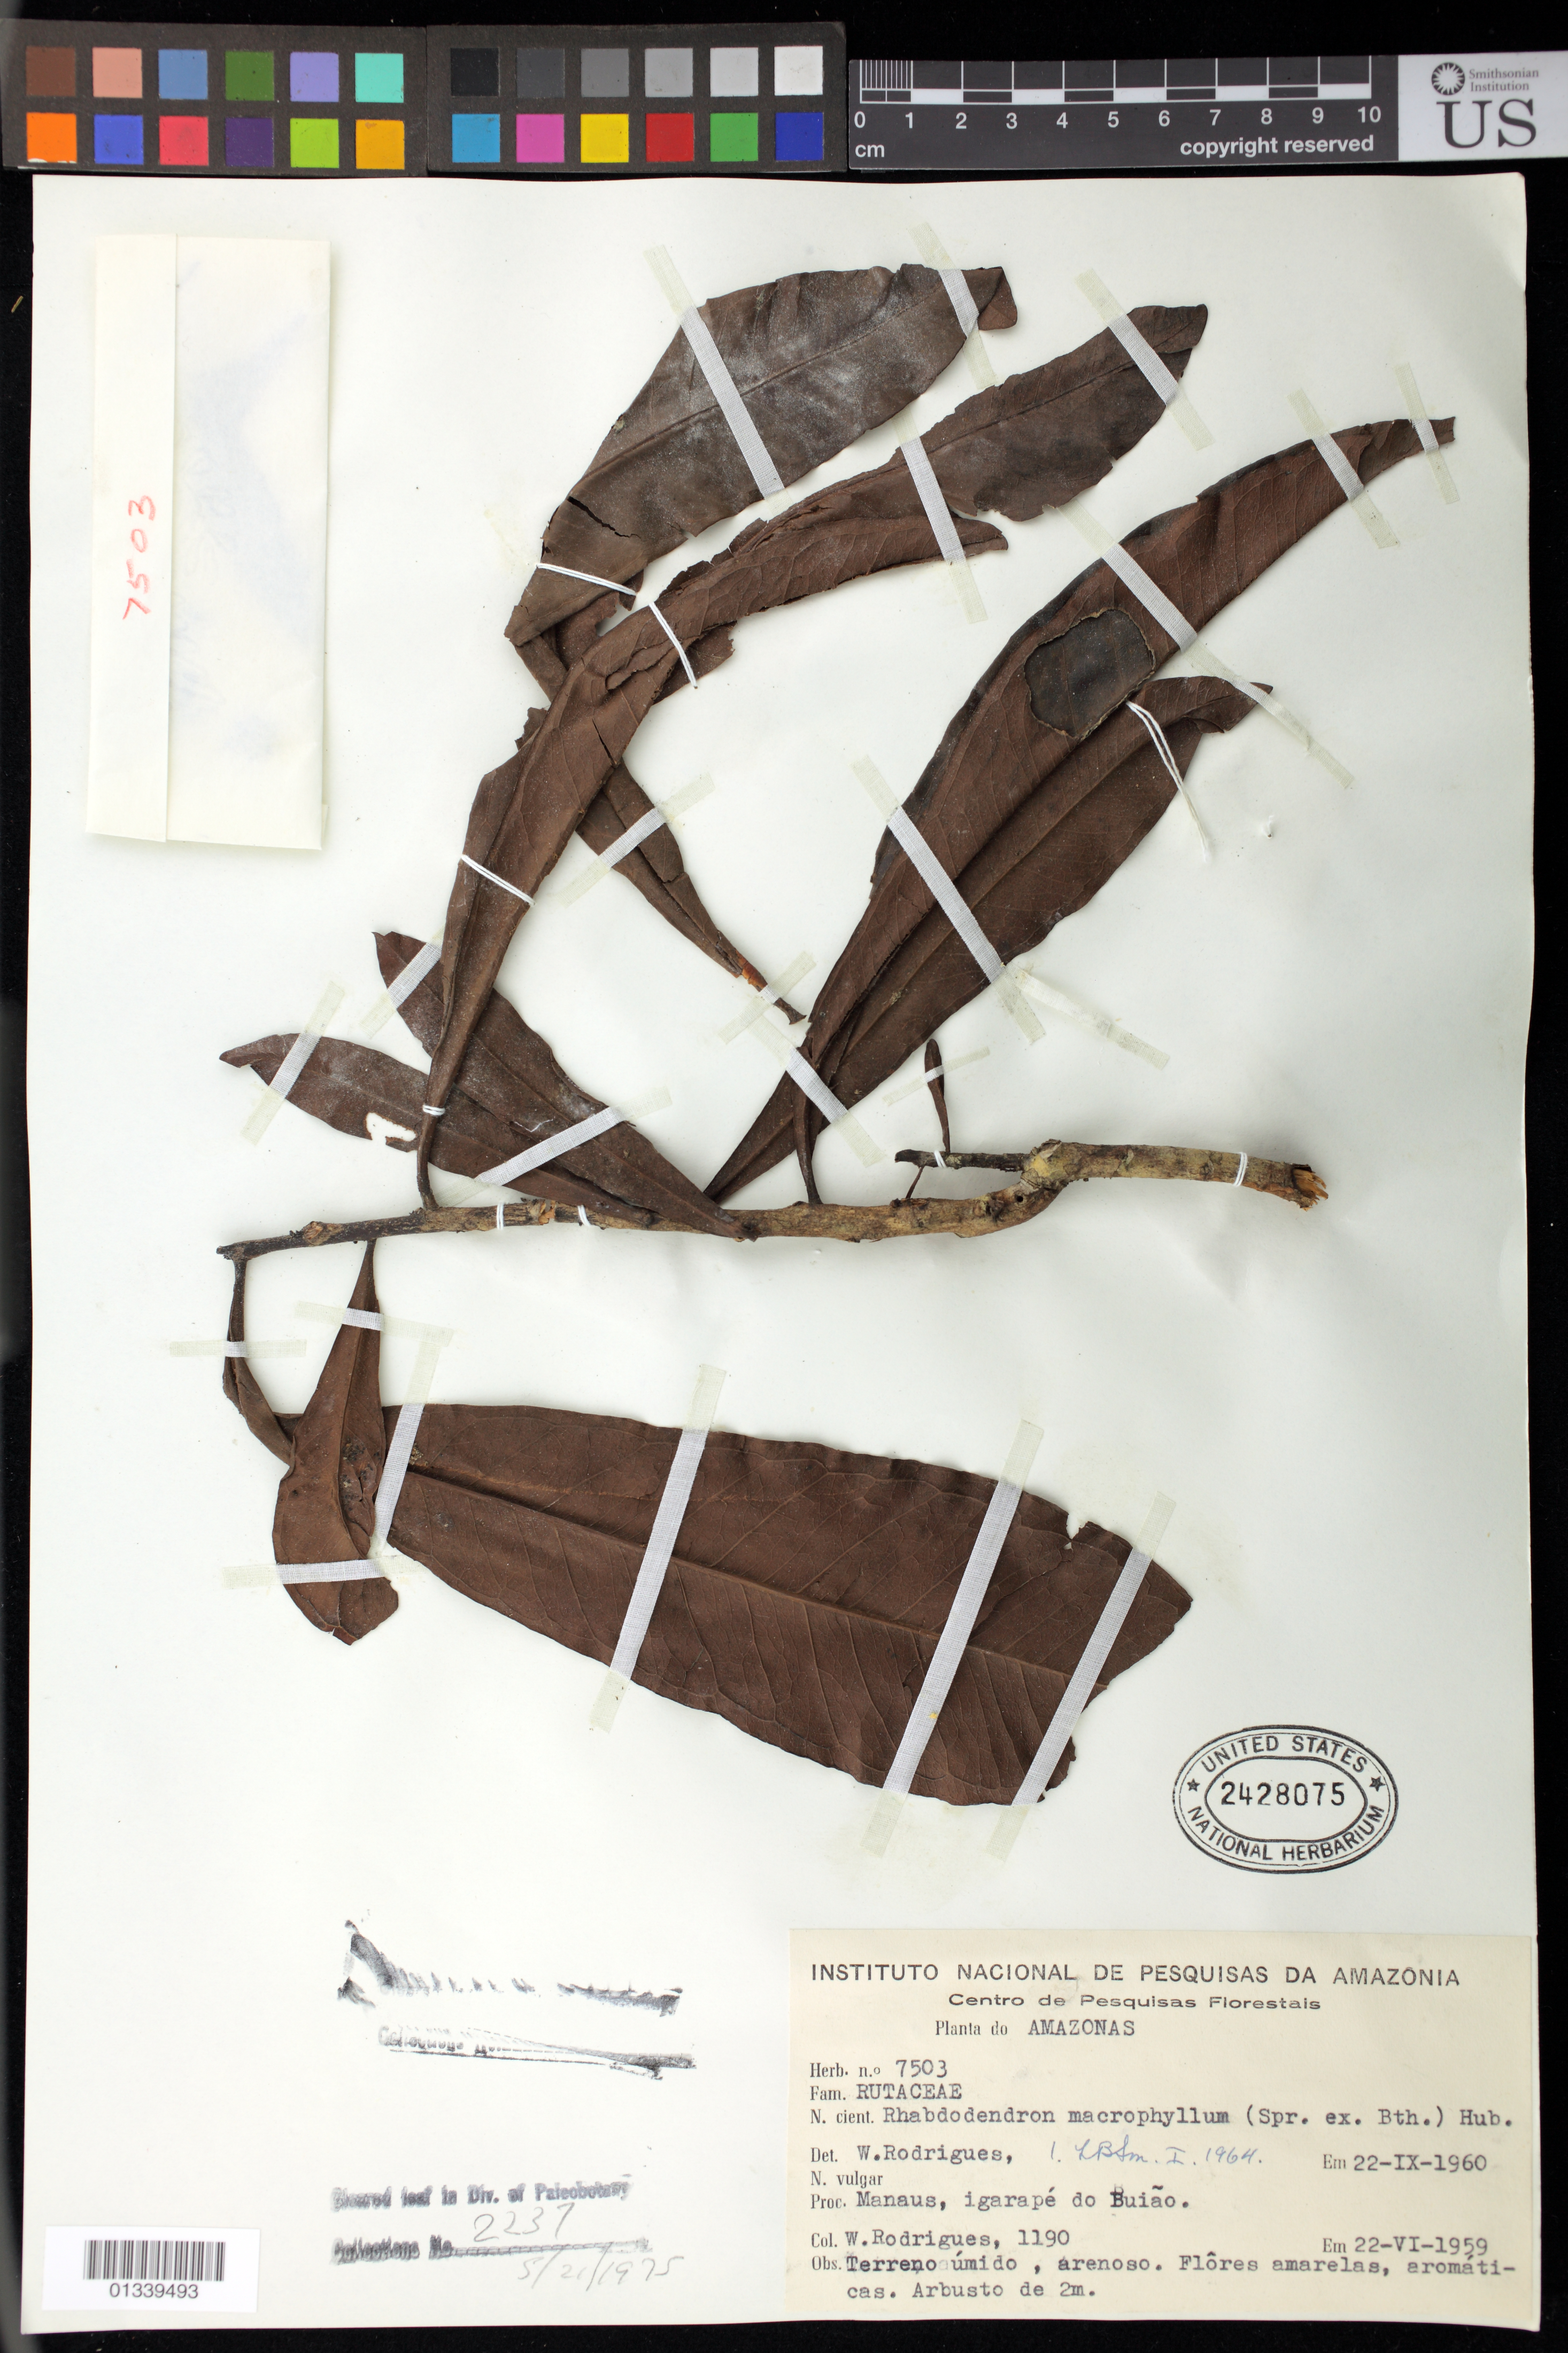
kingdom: Plantae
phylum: Tracheophyta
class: Magnoliopsida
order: Caryophyllales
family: Rhabdodendraceae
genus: Rhabdodendron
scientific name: Rhabdodendron macrophyllum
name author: (Spruce ex Benth.) Huber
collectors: W. A. Rodrigues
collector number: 1190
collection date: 1959-06-22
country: Brazil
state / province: Amazonas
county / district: Manaus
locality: Igarapé do Buião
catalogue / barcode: US 2428075